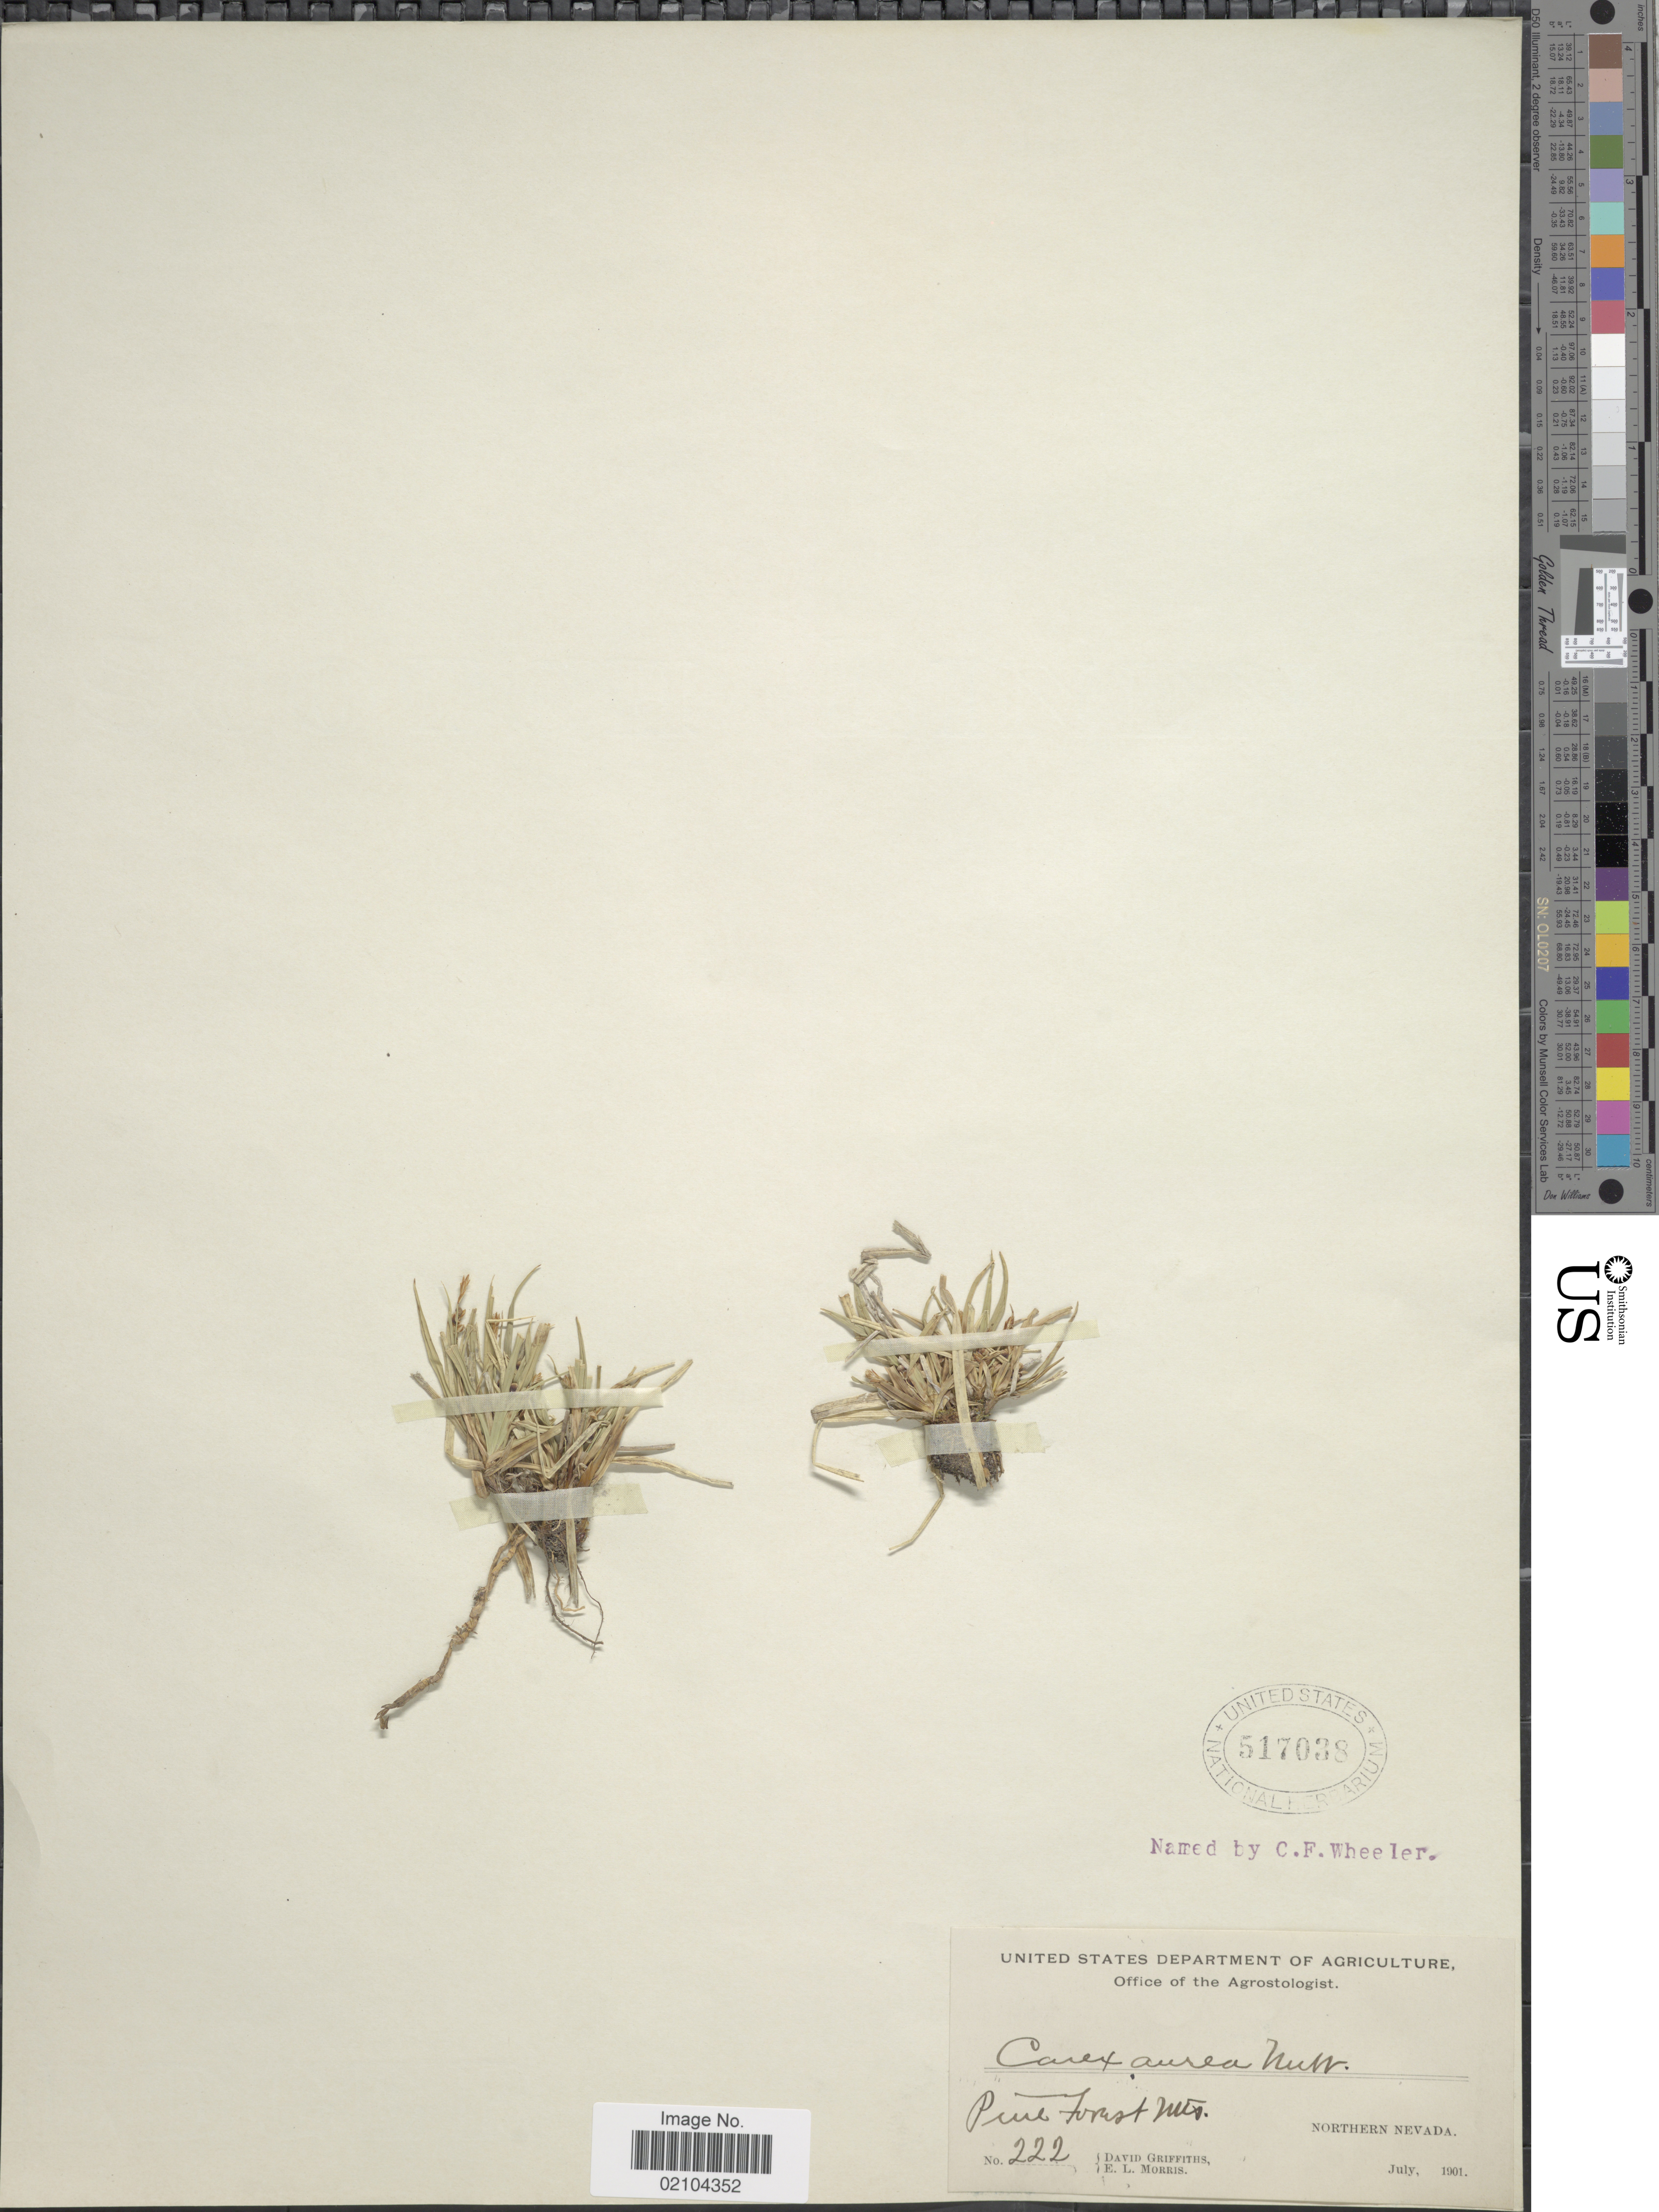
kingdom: Plantae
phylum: Tracheophyta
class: Liliopsida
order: Poales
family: Cyperaceae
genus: Carex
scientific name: Carex aurea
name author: Nutt.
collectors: D. Griffiths & E. Morris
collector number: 222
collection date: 1901-07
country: United States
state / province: Nevada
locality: Pine Forest Mts., Northern Nevada.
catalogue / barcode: US 517038